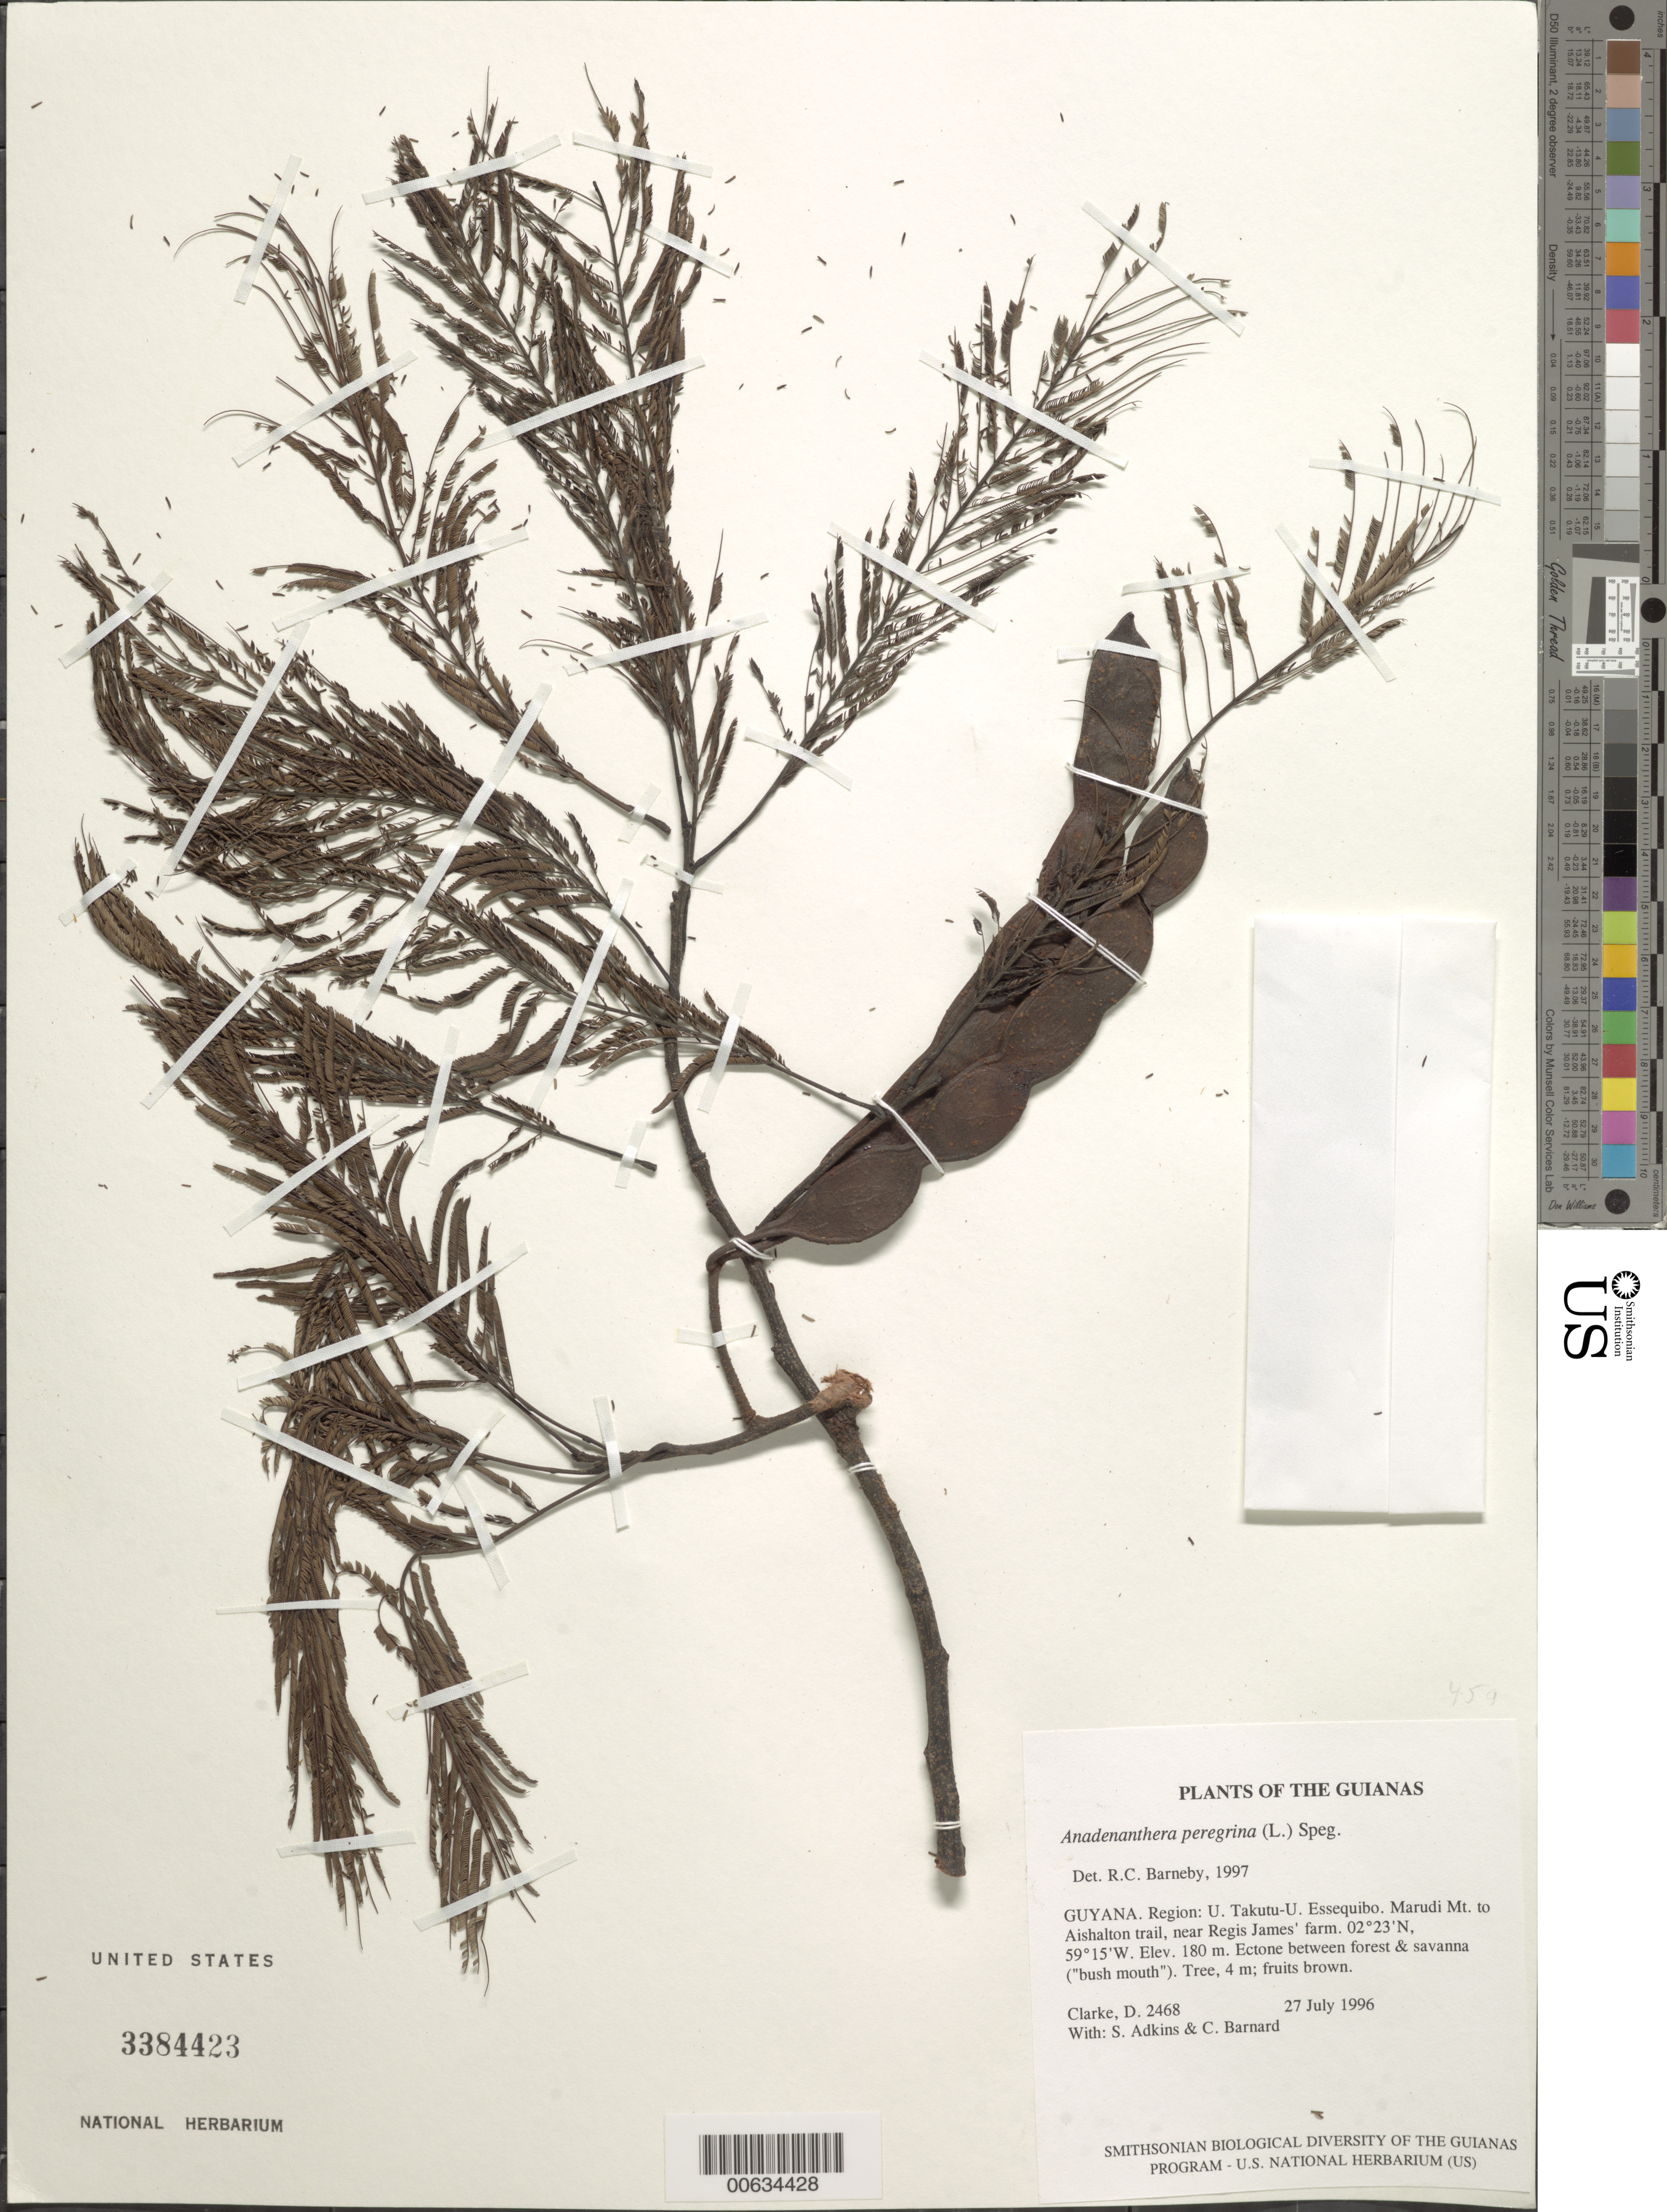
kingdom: Plantae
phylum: Tracheophyta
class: Magnoliopsida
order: Fabales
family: Fabaceae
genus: Anadenanthera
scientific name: Anadenanthera peregrina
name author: (L.) Speg.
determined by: Barneby, Rupert C., (NY)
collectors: H. D. Clarke, S. Adkins & C. Bernard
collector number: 2468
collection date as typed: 27 July 1996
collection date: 1996-07-27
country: Guyana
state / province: U. Takutu-U. Essequibo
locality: Marudi Mt. to Aishalton trail, near Regis James' farm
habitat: Ecotone between forest & savanna ("bush mouth")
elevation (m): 180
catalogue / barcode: US 3384423